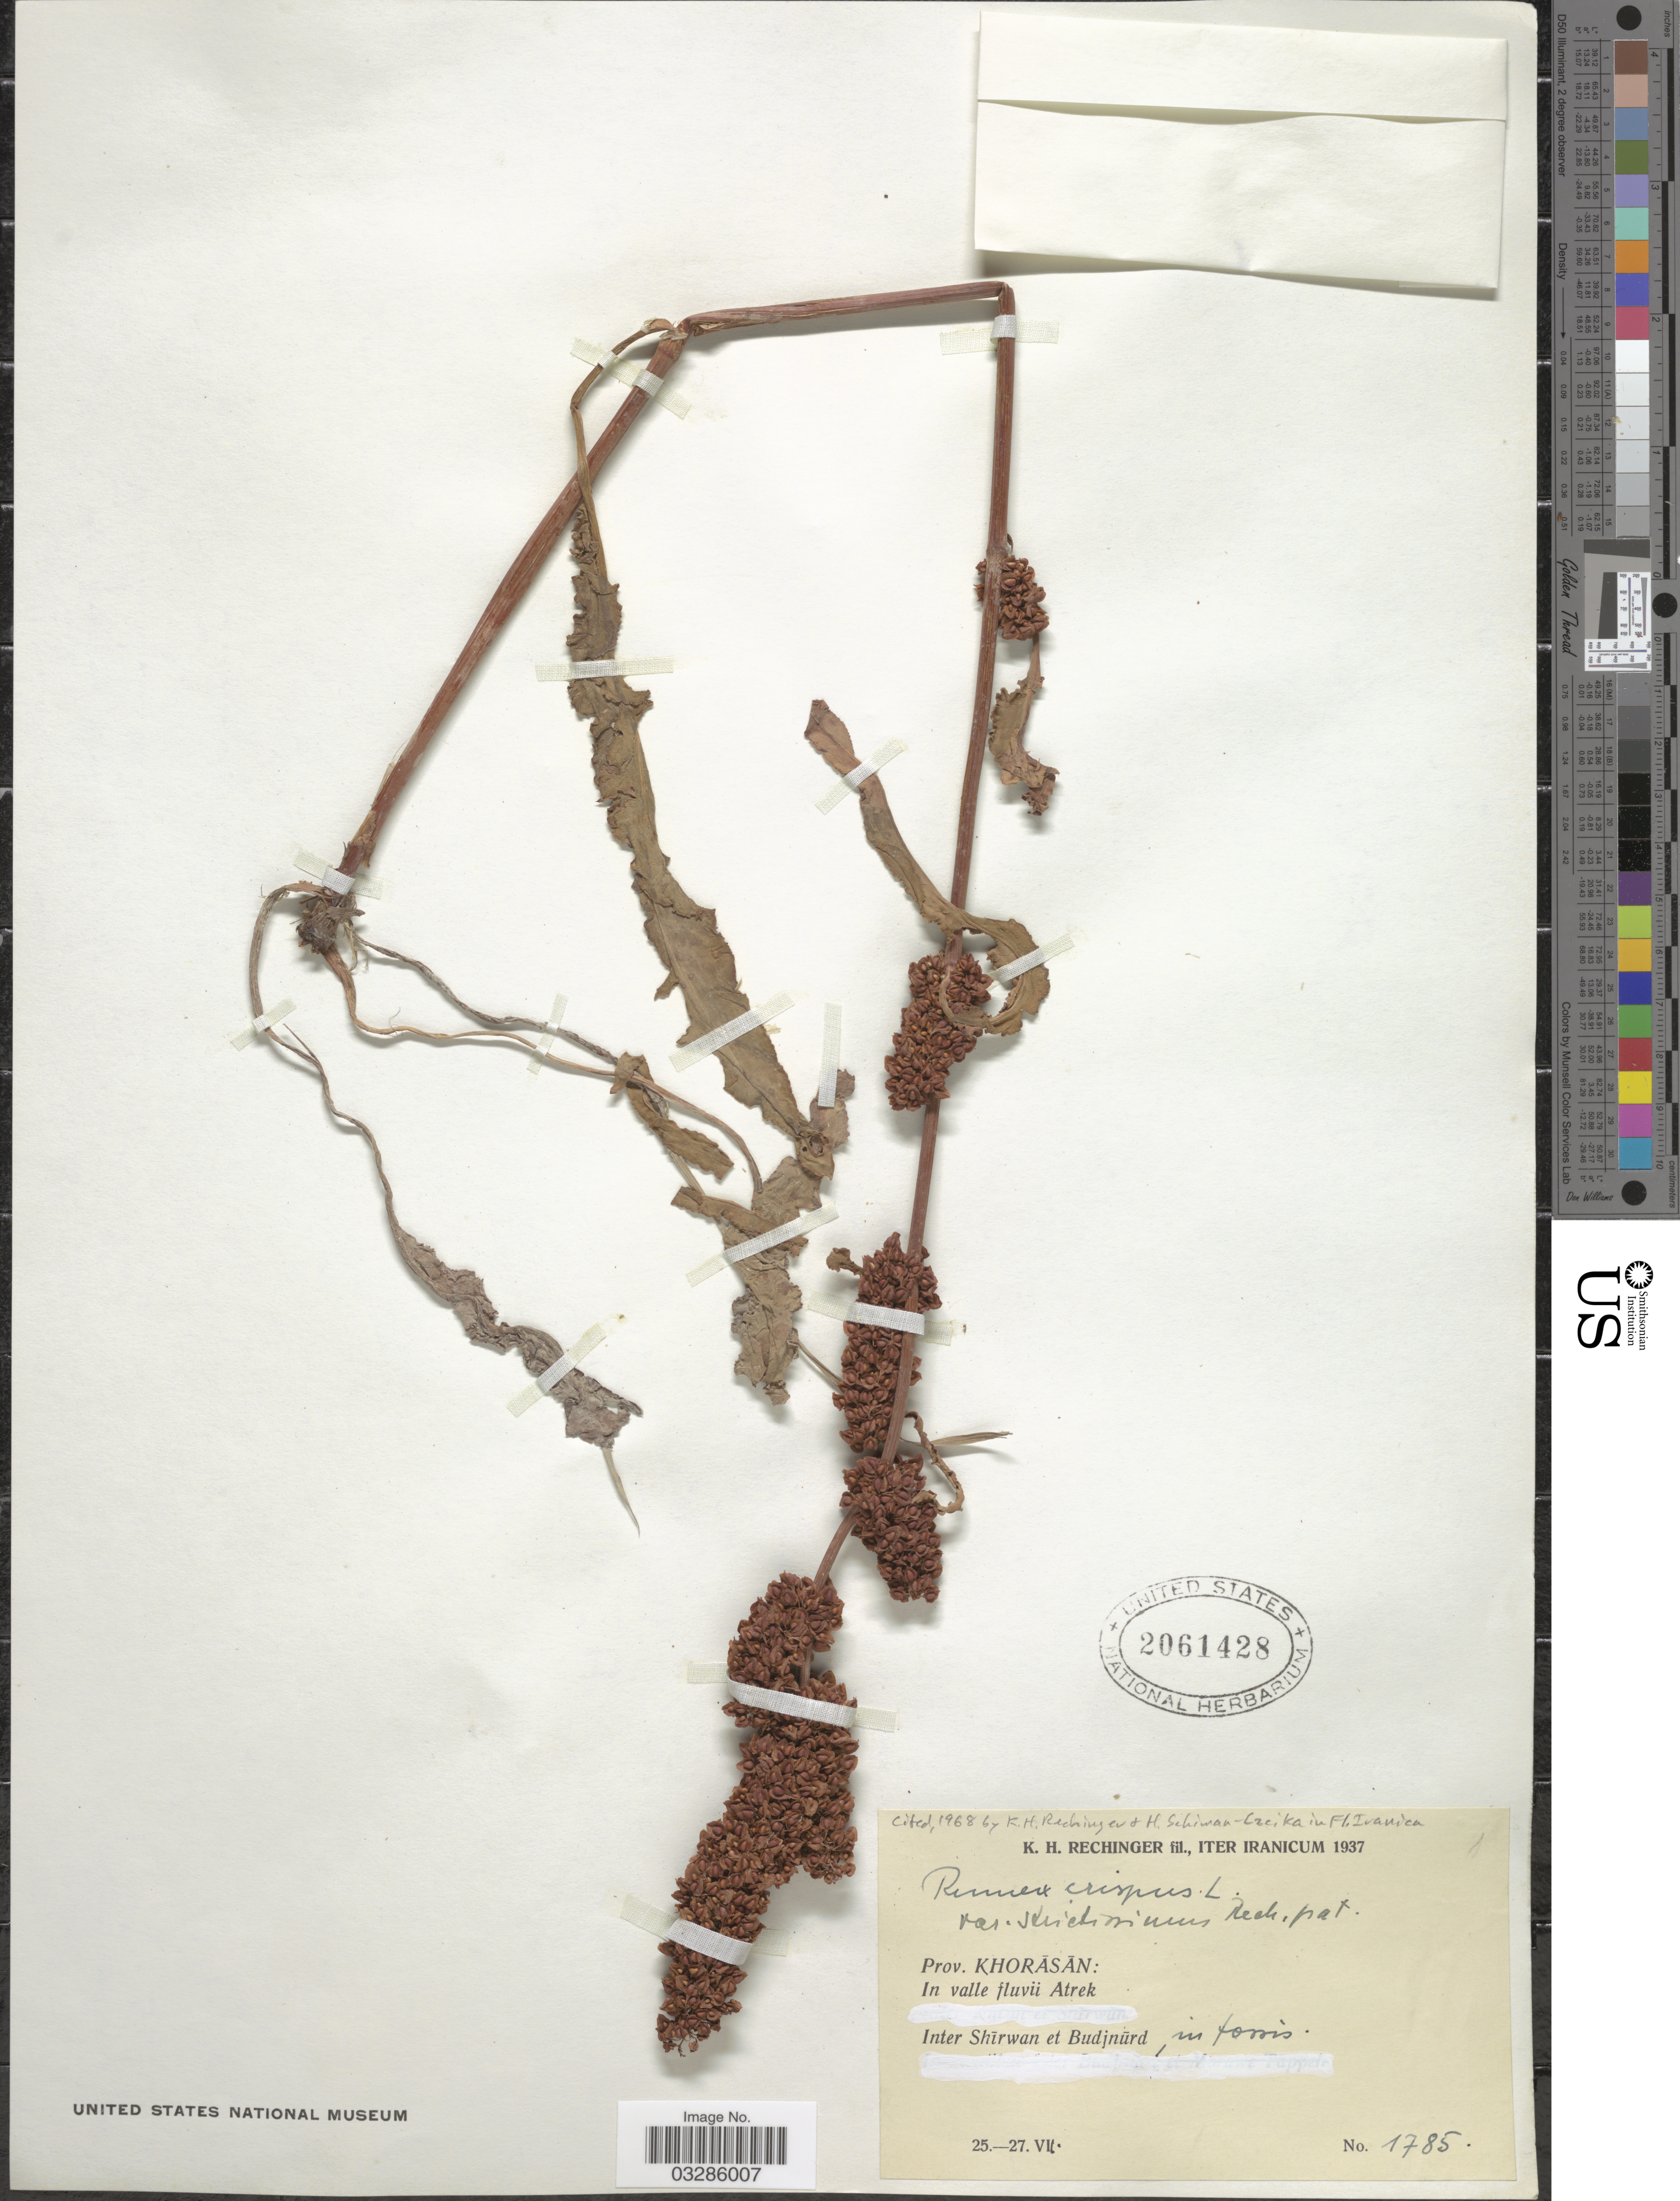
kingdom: Plantae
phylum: Tracheophyta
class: Magnoliopsida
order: Caryophyllales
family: Polygonaceae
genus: Rumex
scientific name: Rumex crispus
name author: L.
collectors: K. H. Rechinger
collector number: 1785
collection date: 1937-07-25/1937-07-27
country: Iran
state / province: Khorasan [obsolete]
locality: Prov. Khorasan: In valle fluvii Atrek, Inter Shïrwan et Budjnürd.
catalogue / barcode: US 2061428